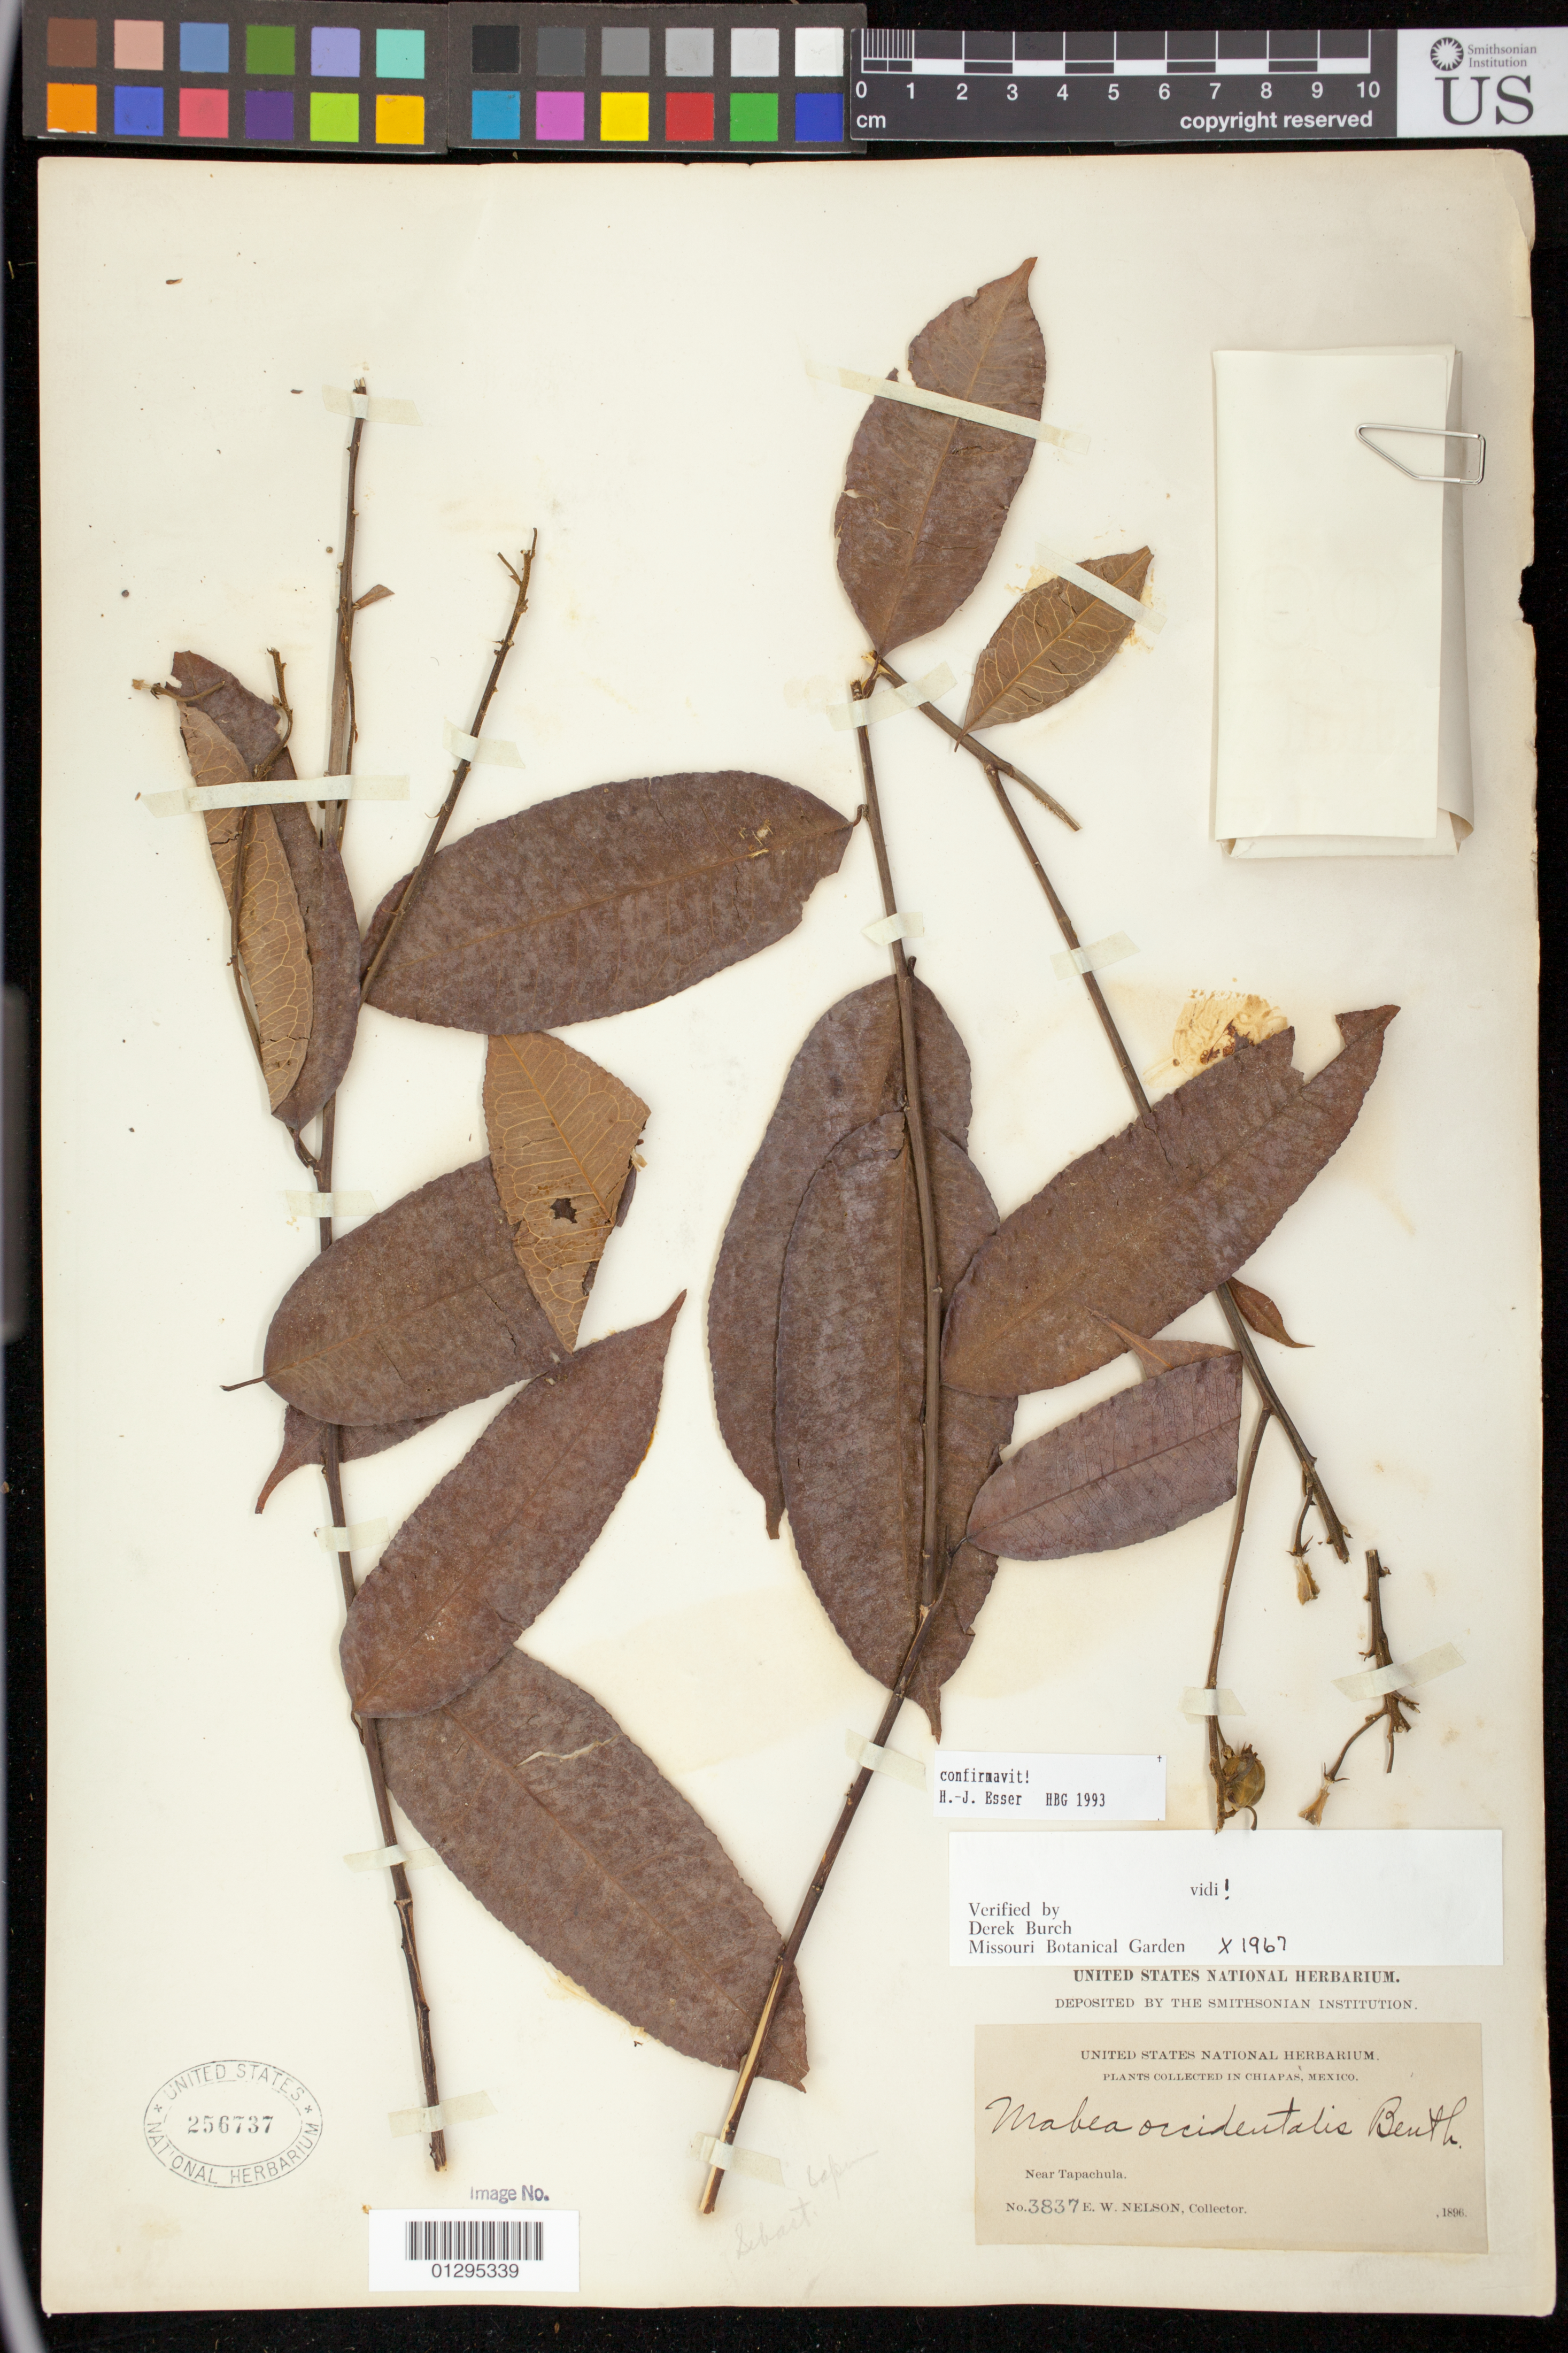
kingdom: Plantae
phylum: Tracheophyta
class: Magnoliopsida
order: Malpighiales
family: Euphorbiaceae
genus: Mabea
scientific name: Mabea occidentalis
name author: Benth.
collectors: E. W. Nelson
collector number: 3837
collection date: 1896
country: Mexico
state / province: Chiapas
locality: Near Tapachula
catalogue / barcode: US 256737